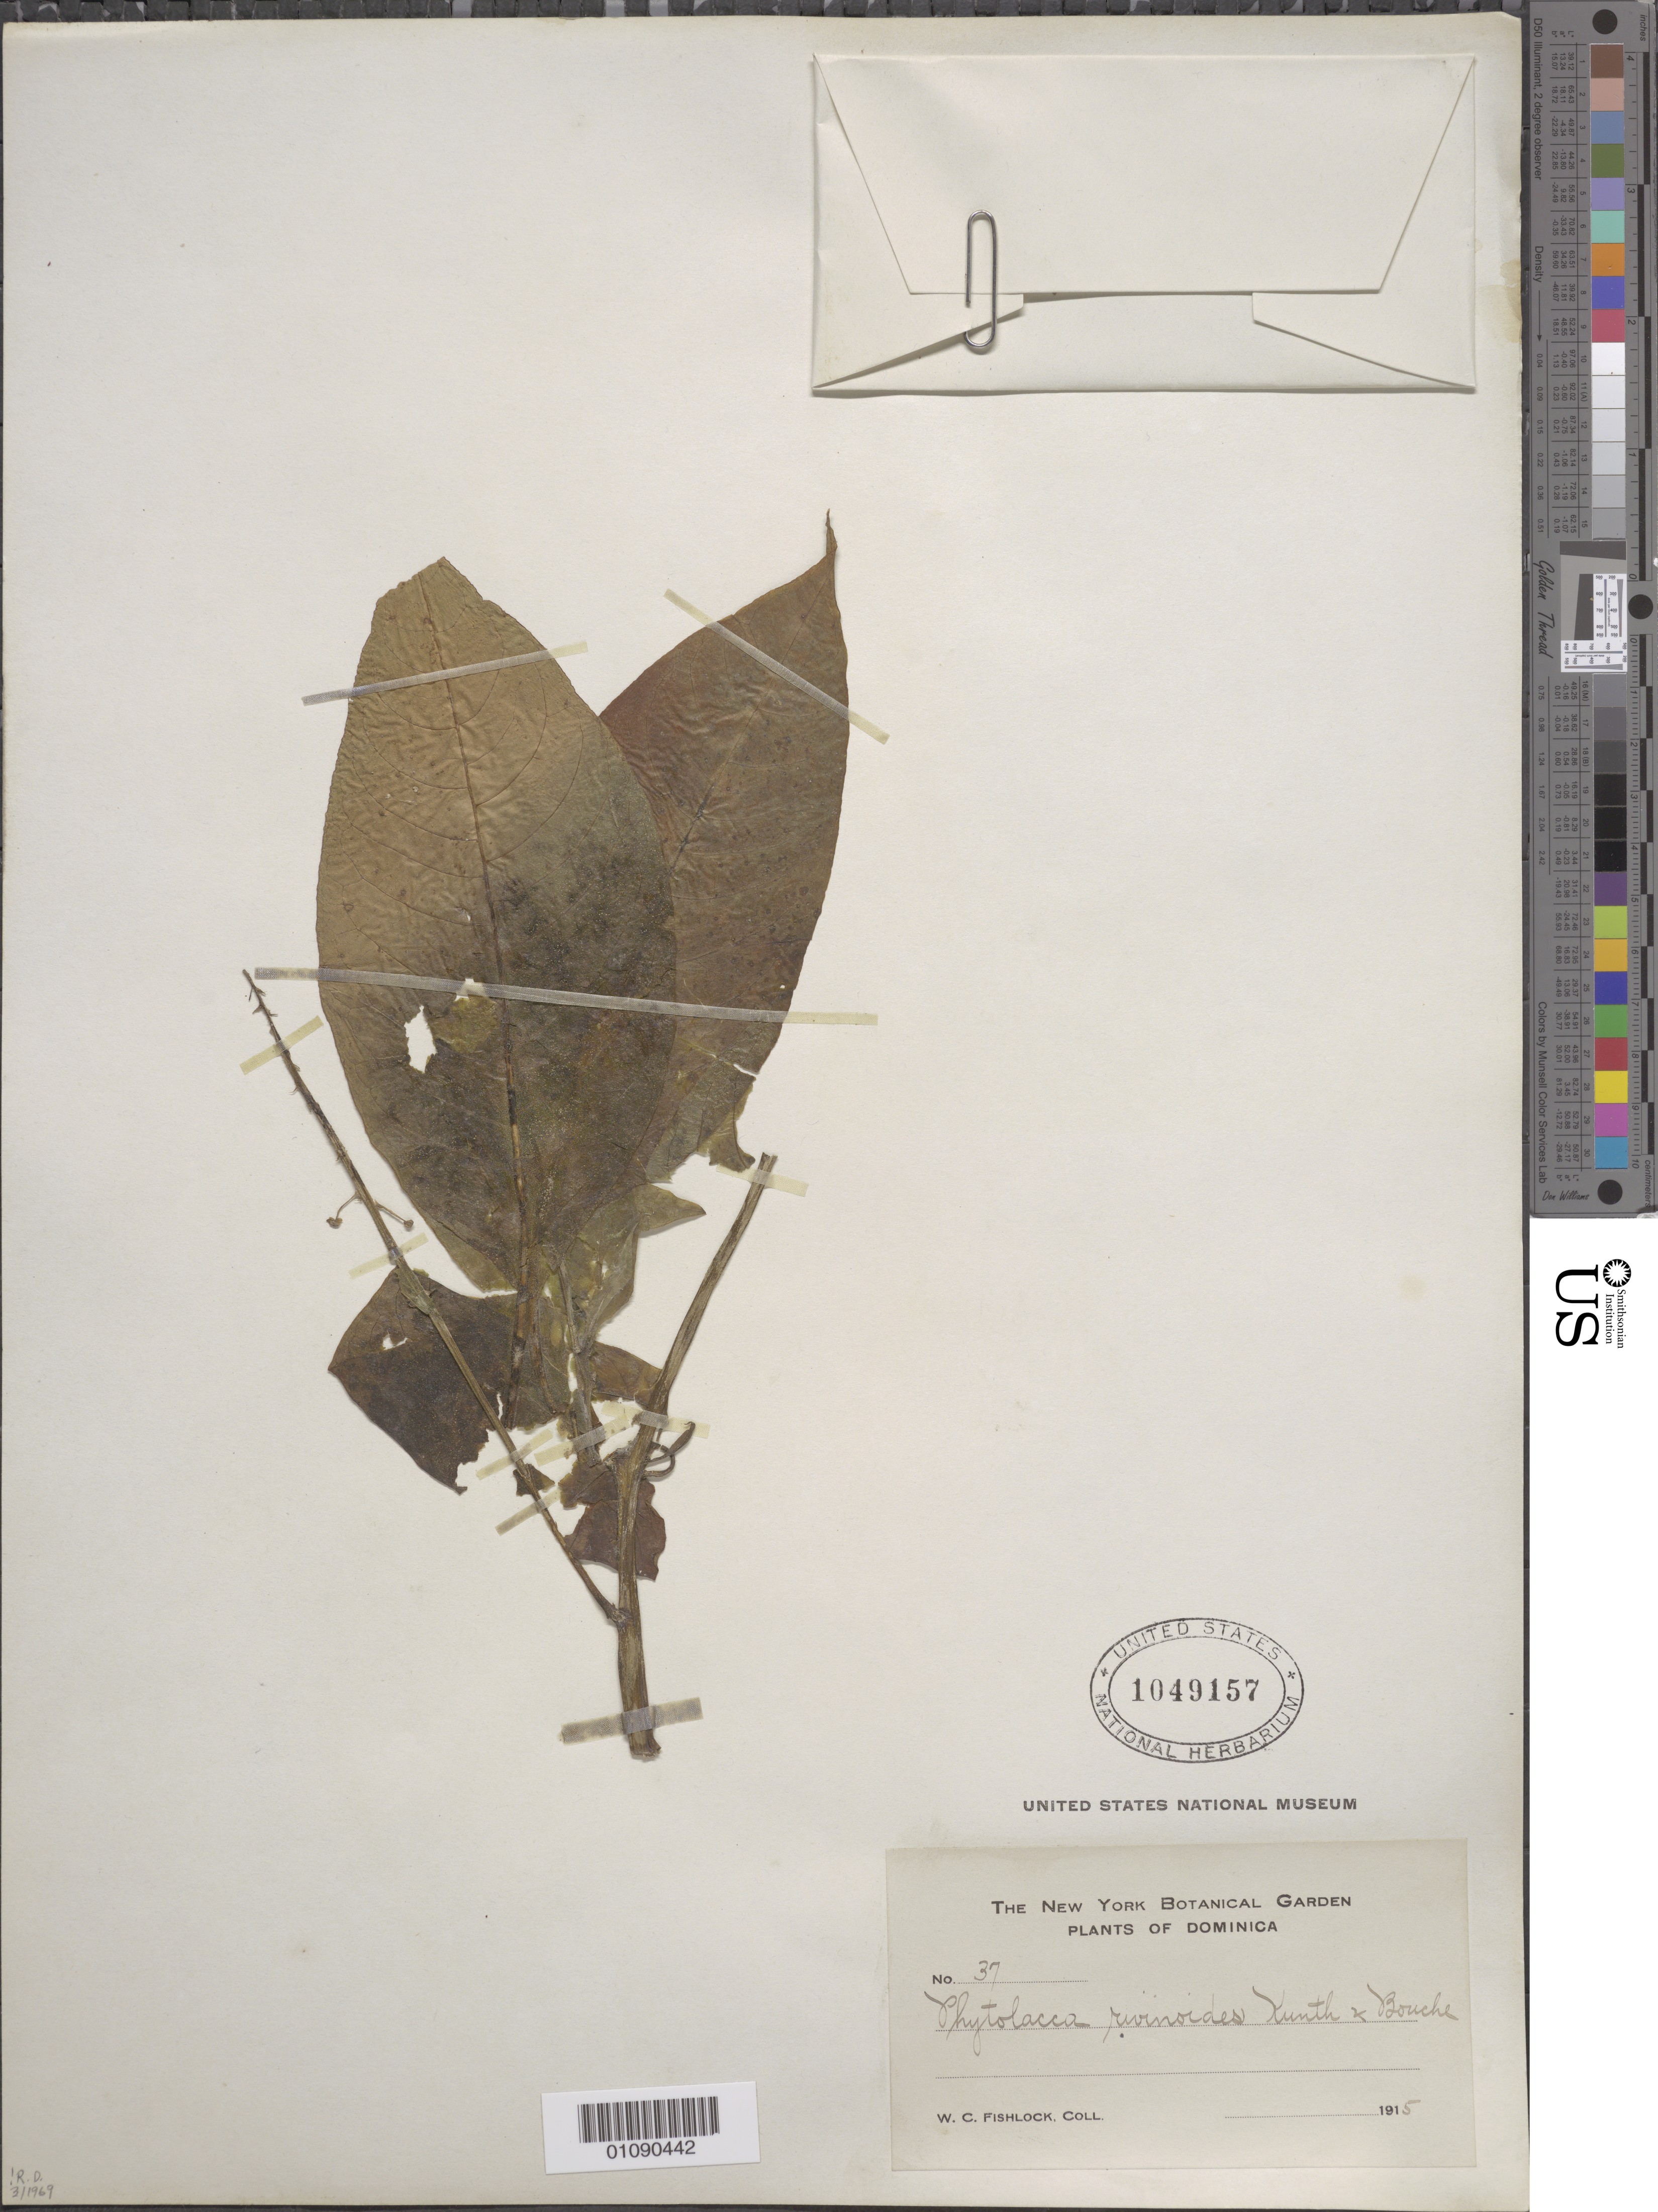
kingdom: Plantae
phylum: Tracheophyta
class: Magnoliopsida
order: Caryophyllales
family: Phytolaccaceae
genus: Phytolacca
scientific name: Phytolacca rivinoides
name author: Kunth & C.D. Bouché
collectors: W. Fishlock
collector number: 37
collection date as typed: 1915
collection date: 1915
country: Dominica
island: Dominica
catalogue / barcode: US 1049157